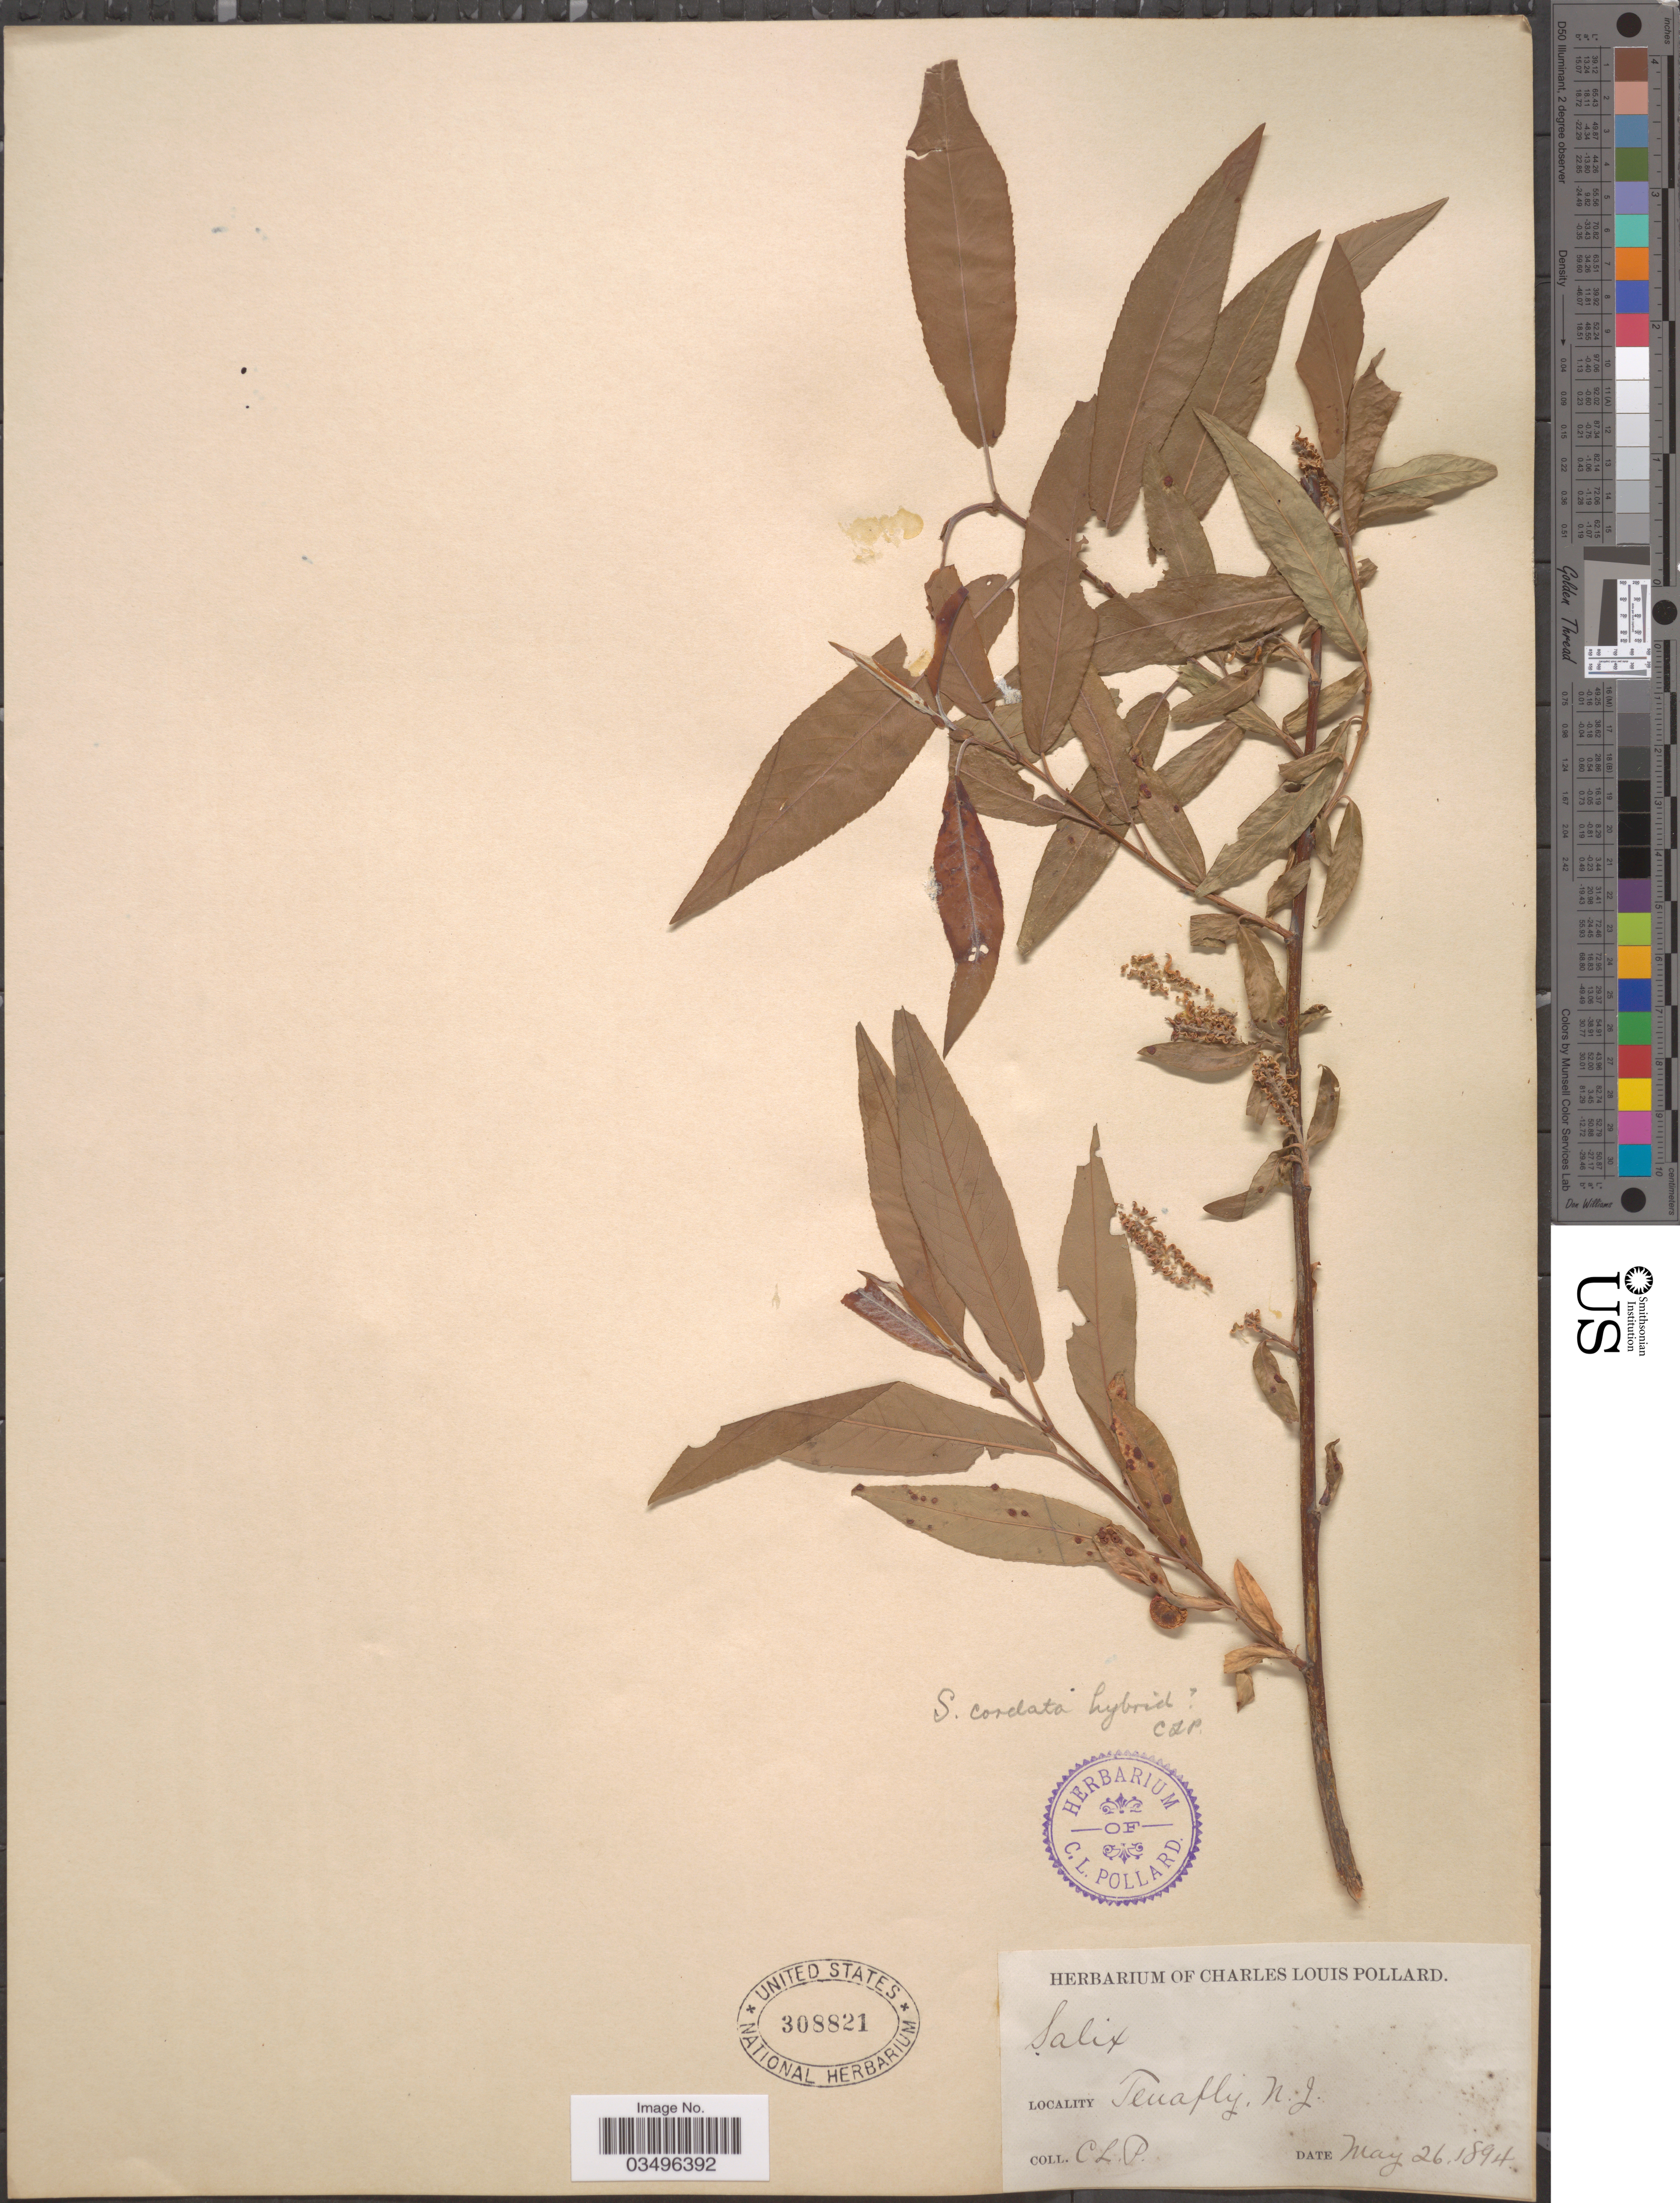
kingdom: Plantae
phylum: Tracheophyta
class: Magnoliopsida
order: Malpighiales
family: Salicaceae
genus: Salix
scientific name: Salix cordata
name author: Michx.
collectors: C. L. Pollard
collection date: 1894-05-26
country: United States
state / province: New Jersey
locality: Tenafly.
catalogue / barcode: US 308821